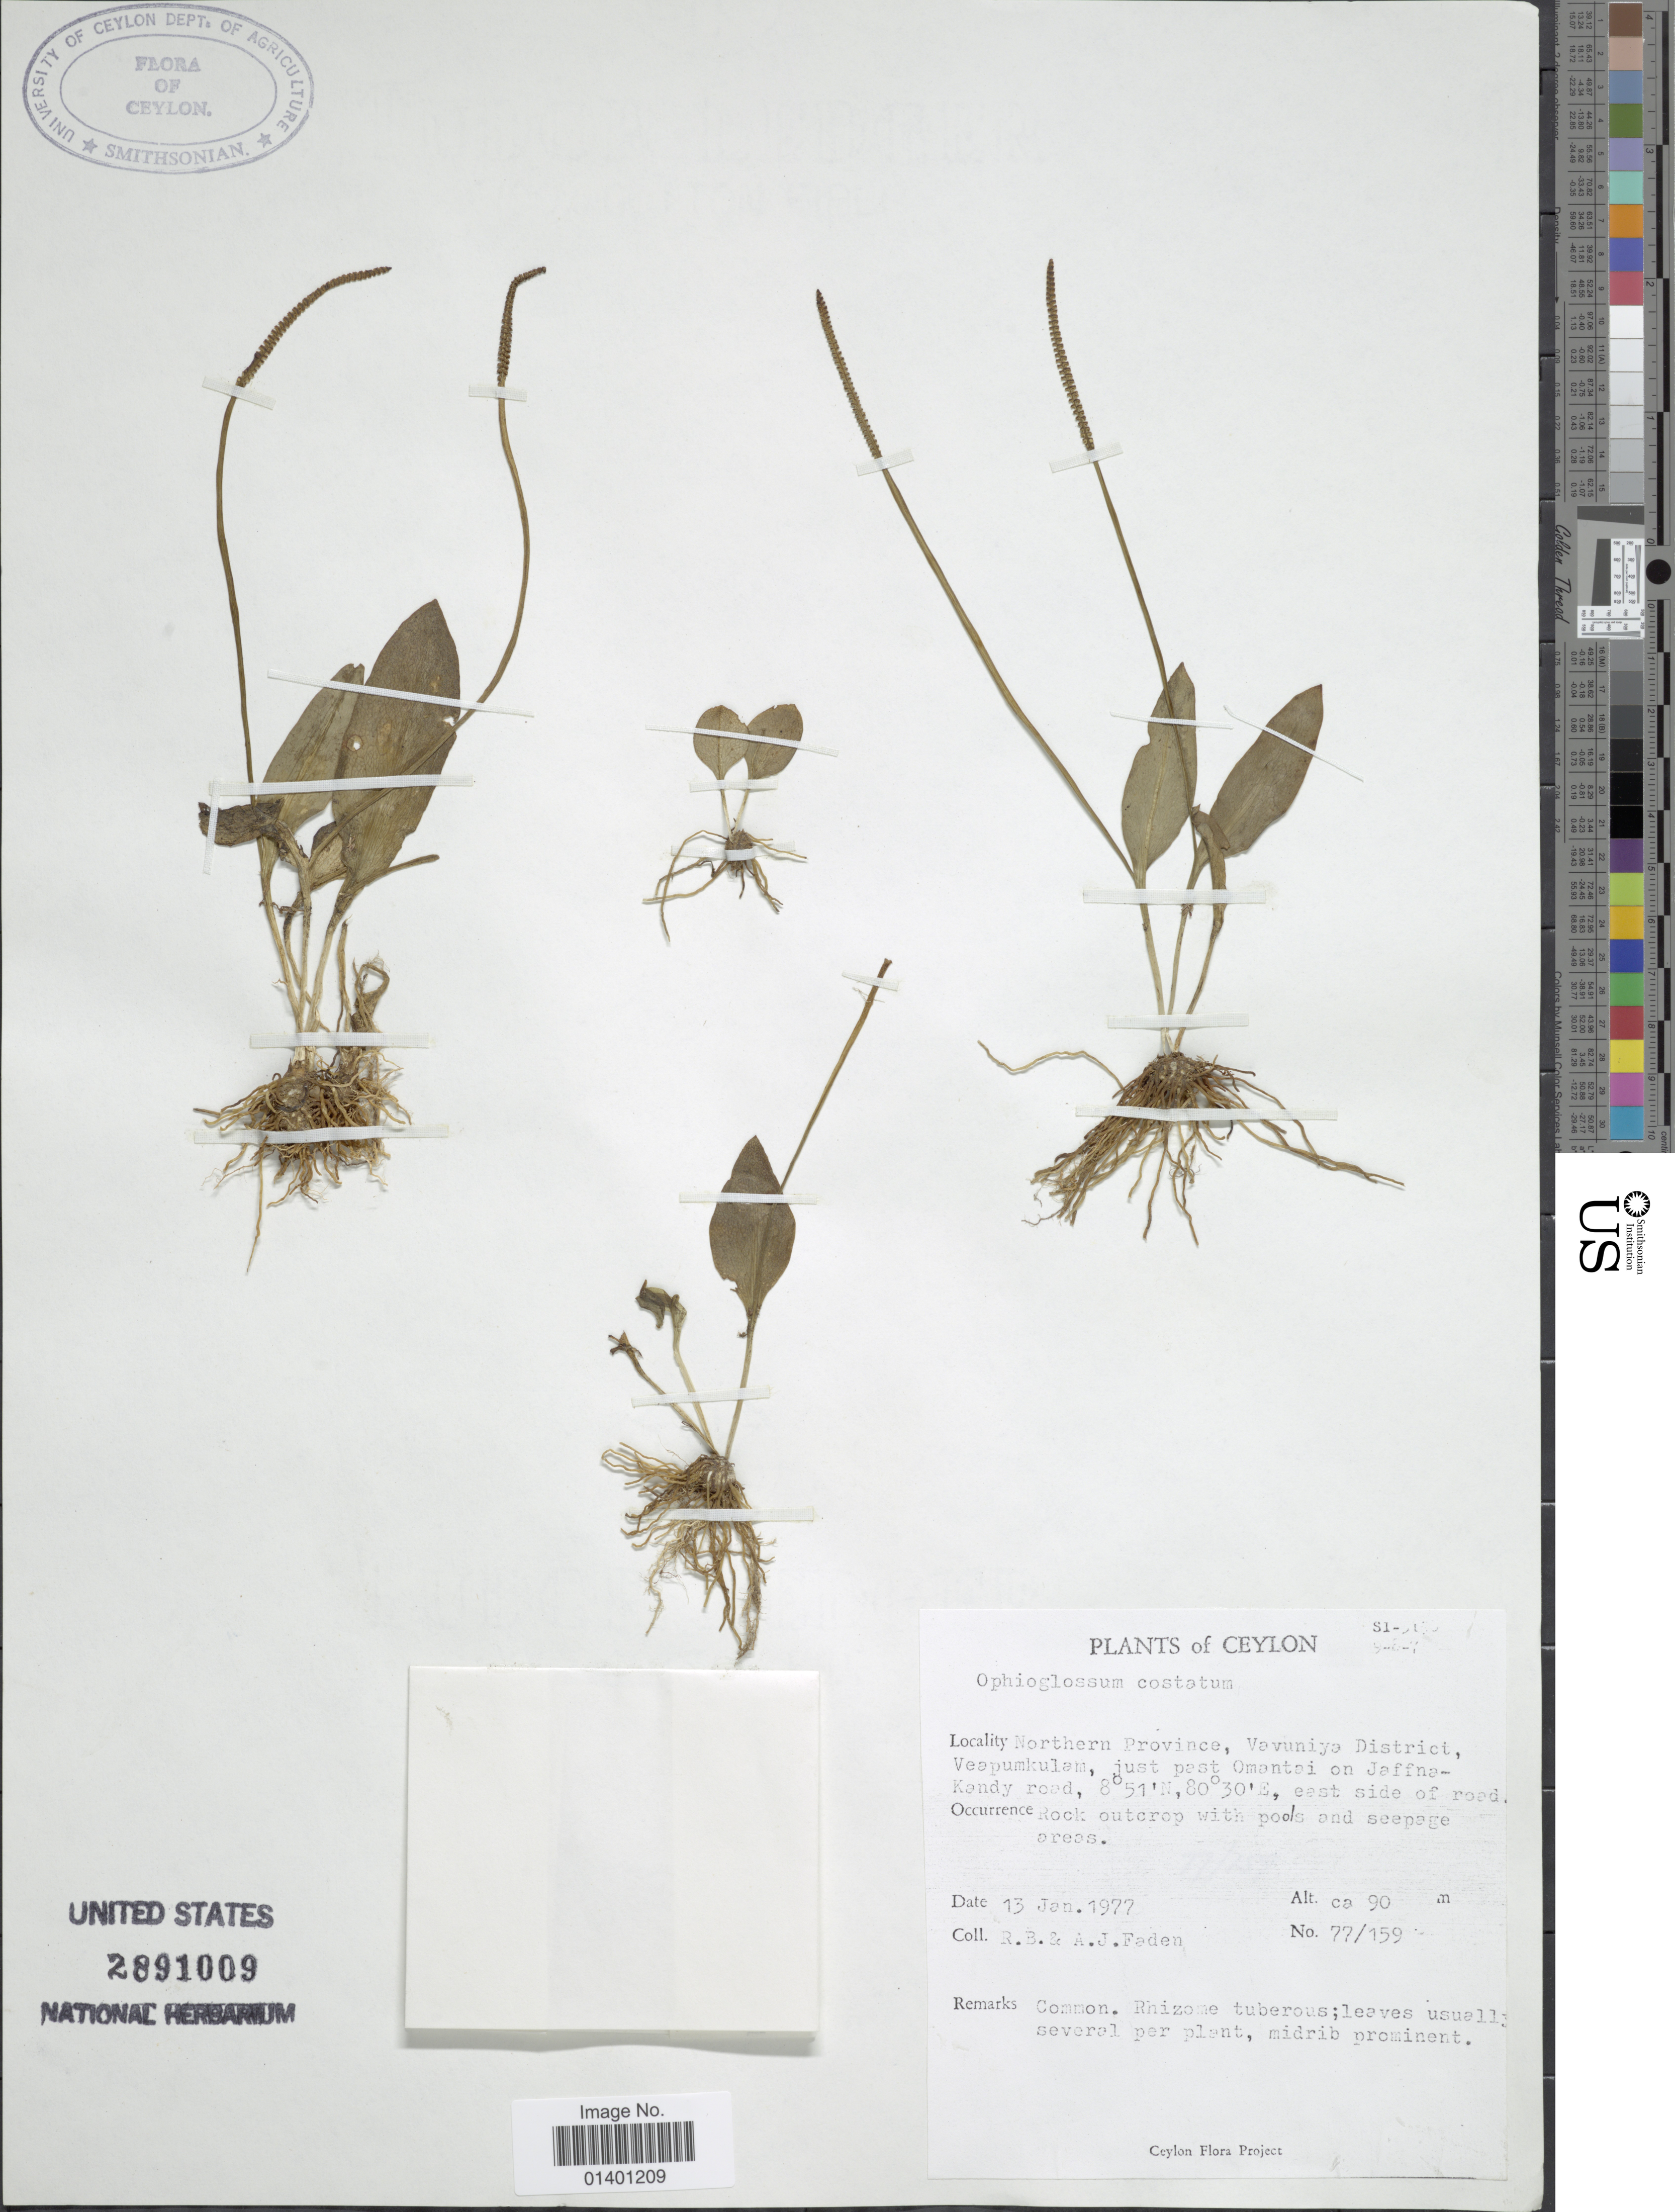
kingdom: Plantae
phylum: Tracheophyta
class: Polypodiopsida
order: Ophioglossales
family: Ophioglossaceae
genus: Ophioglossum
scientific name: Ophioglossum costatum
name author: R. Br.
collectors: R. B. Faden & A. J. Faden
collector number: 77/159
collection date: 1977-01-13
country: Sri Lanka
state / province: Northern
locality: Ceylon, Vavuniya District, Veapumkulam, just past Omantai on Jaffina-Kandy road, east side of road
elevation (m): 90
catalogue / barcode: US 2891009